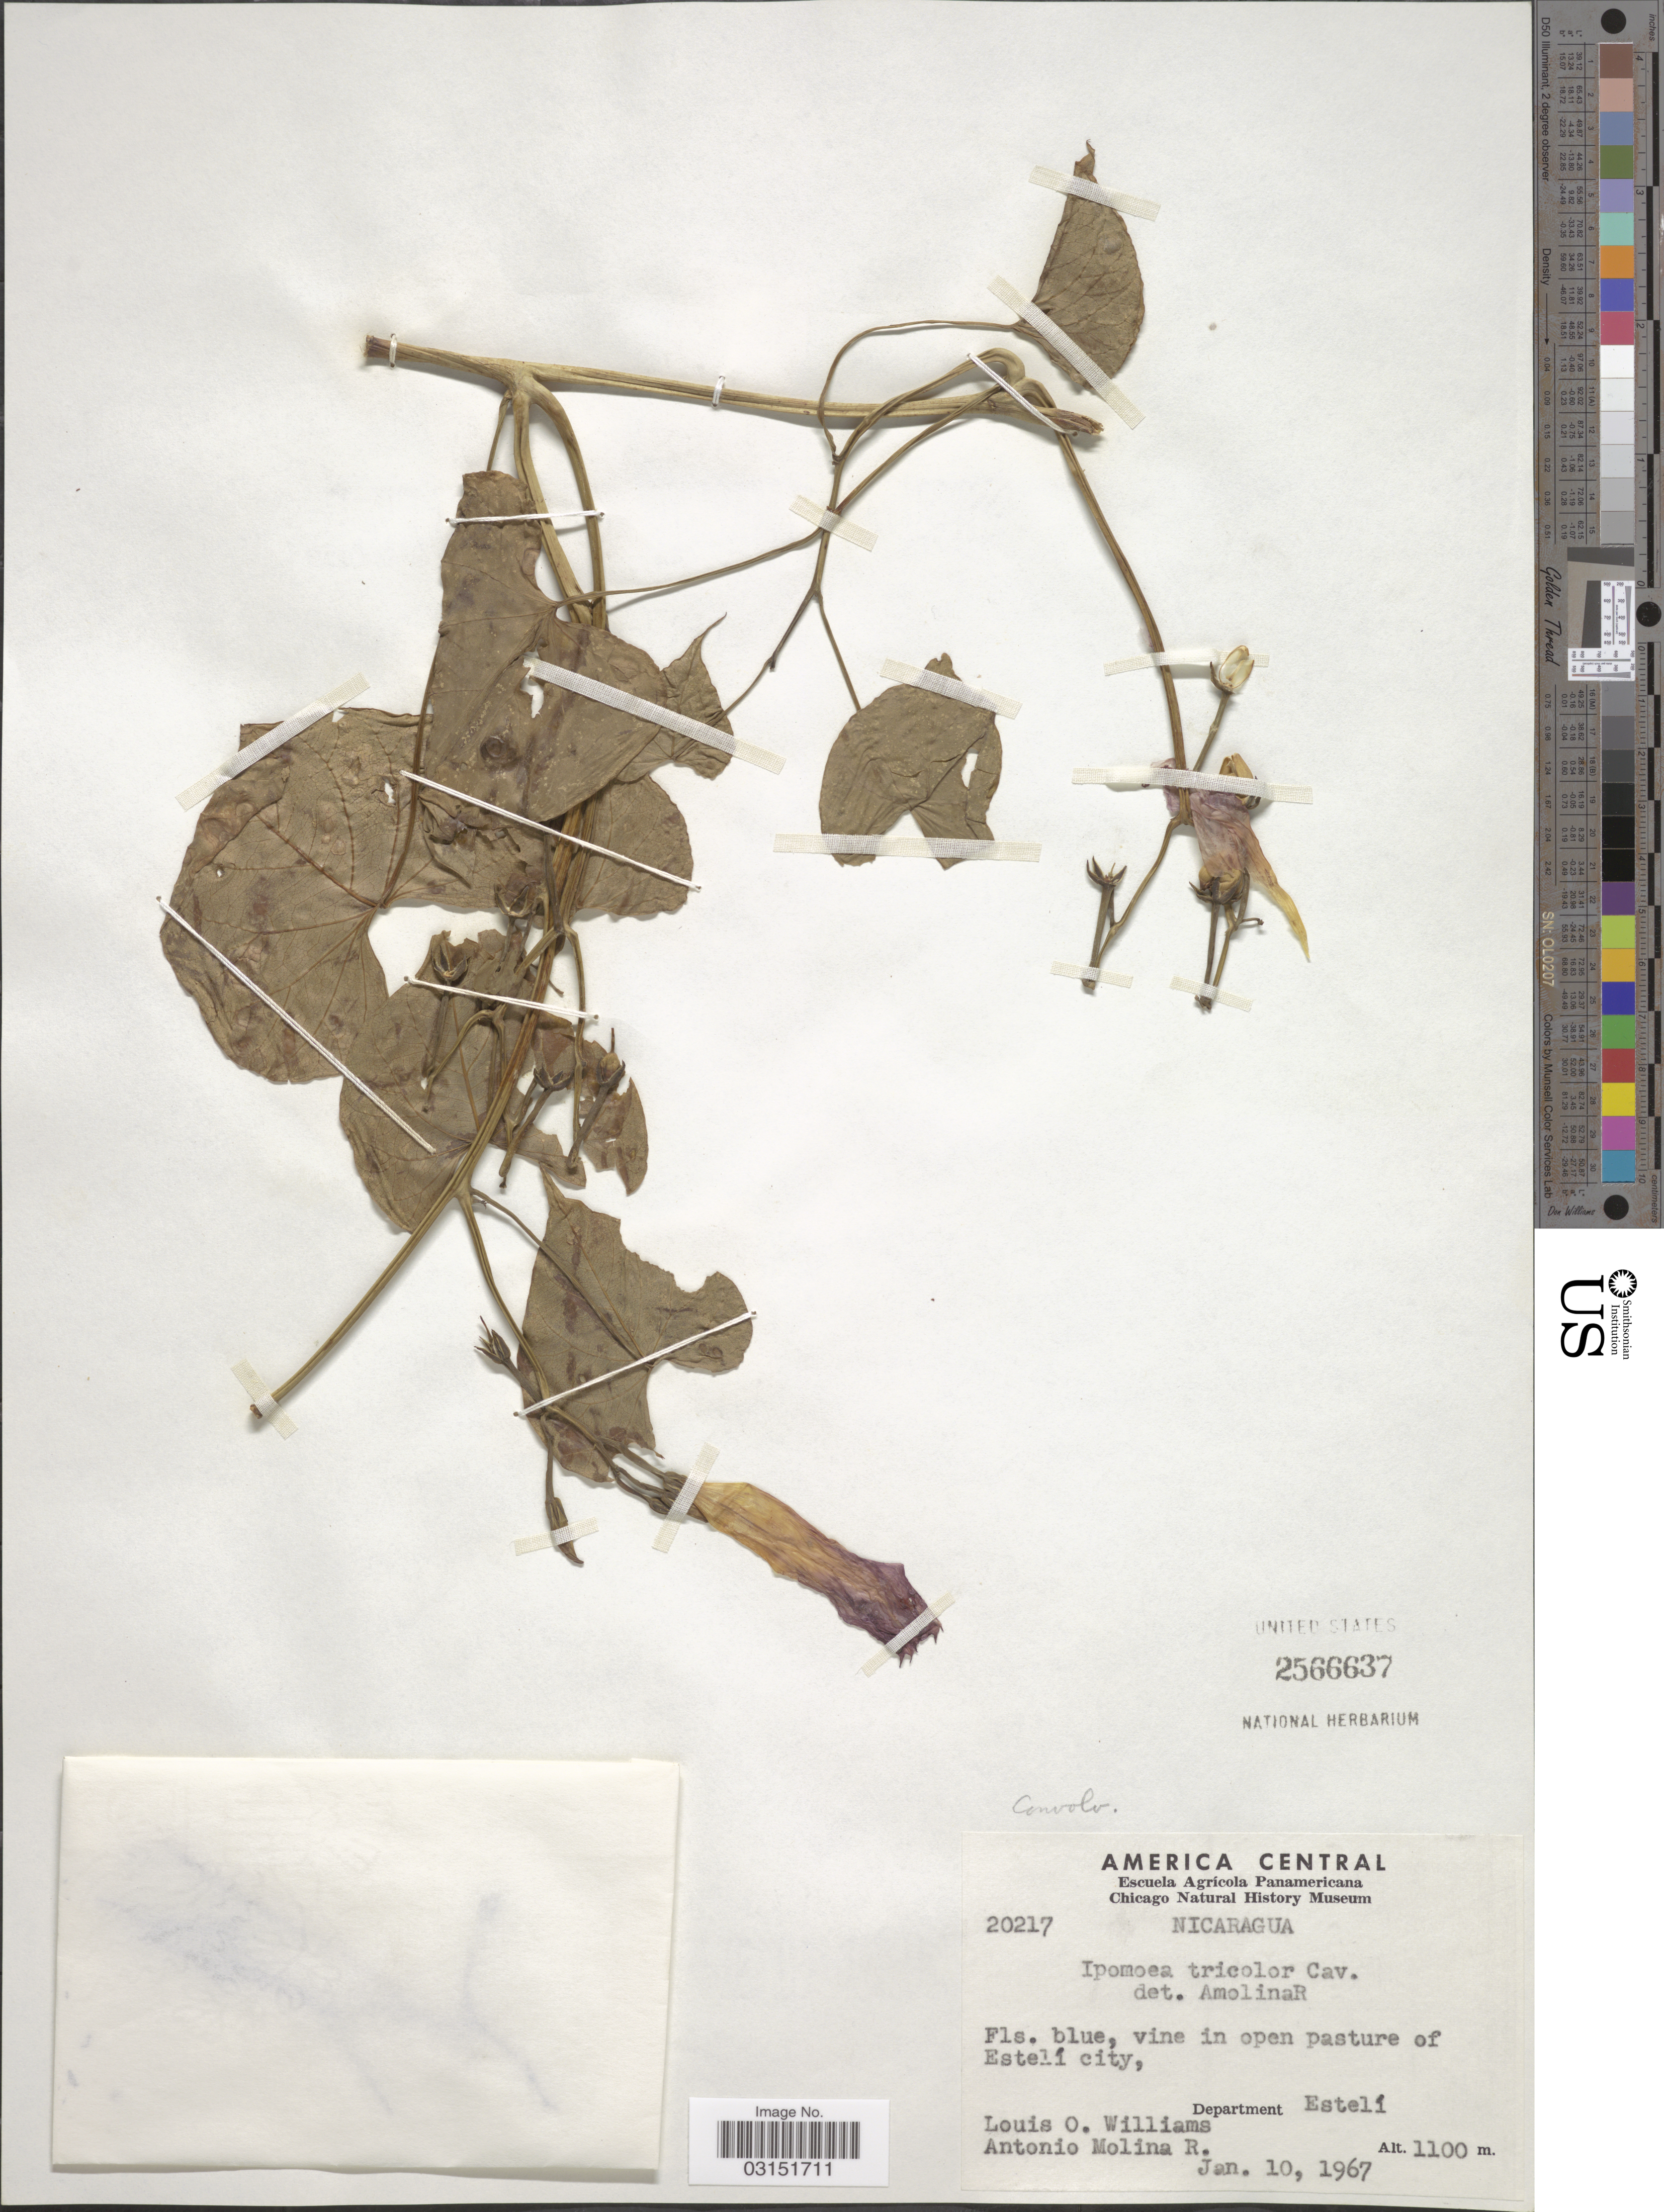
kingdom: Plantae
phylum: Tracheophyta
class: Magnoliopsida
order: Solanales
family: Convolvulaceae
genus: Ipomoea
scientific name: Ipomoea tricolor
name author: Cav.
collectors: L. O. Williams & A. Molina R.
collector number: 20217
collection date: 1967-01-10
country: Nicaragua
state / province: Esteli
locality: Vine in open pasture of Estelí city, Department Estelí.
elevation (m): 1100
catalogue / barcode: US 2566637